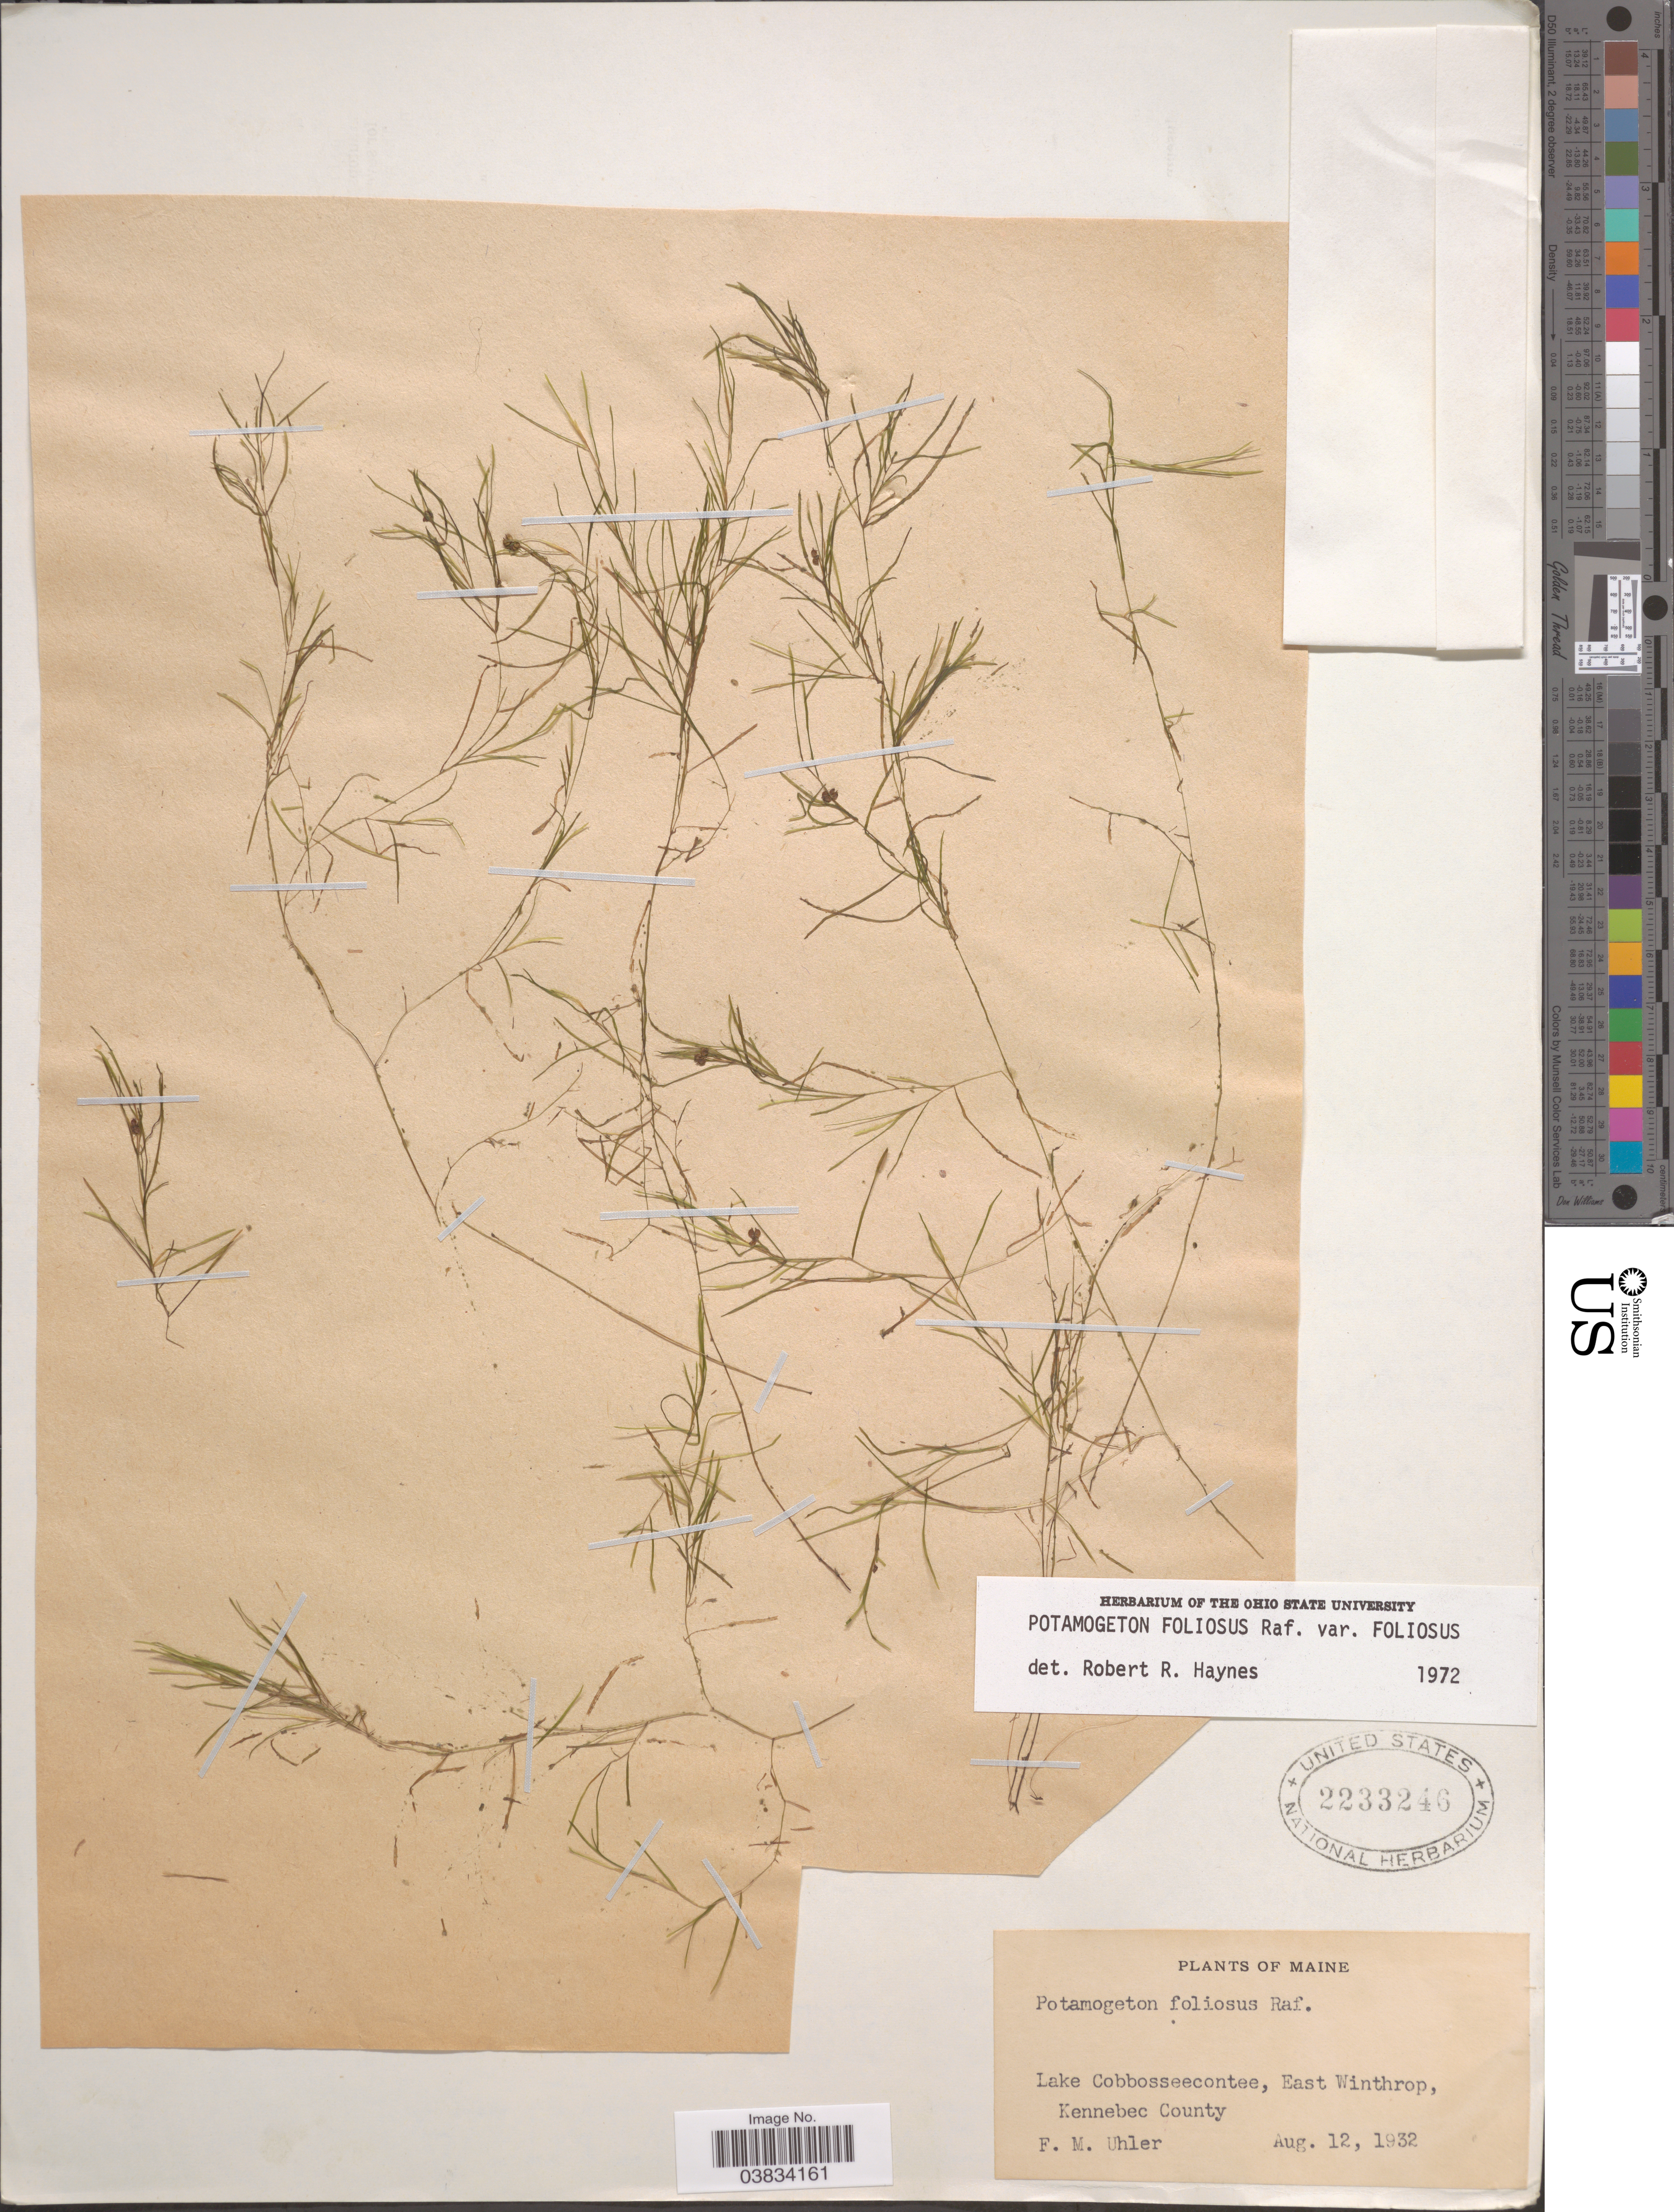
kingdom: Plantae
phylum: Tracheophyta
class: Liliopsida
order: Alismatales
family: Potamogetonaceae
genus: Potamogeton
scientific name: Potamogeton foliosus var. foliosus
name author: Raf.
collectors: F. M. Uhler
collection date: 1932-08-12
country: United States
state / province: Maine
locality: Lake Cobbosseecontee, East Winthrop, Kennebec County.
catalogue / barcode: US 2233246